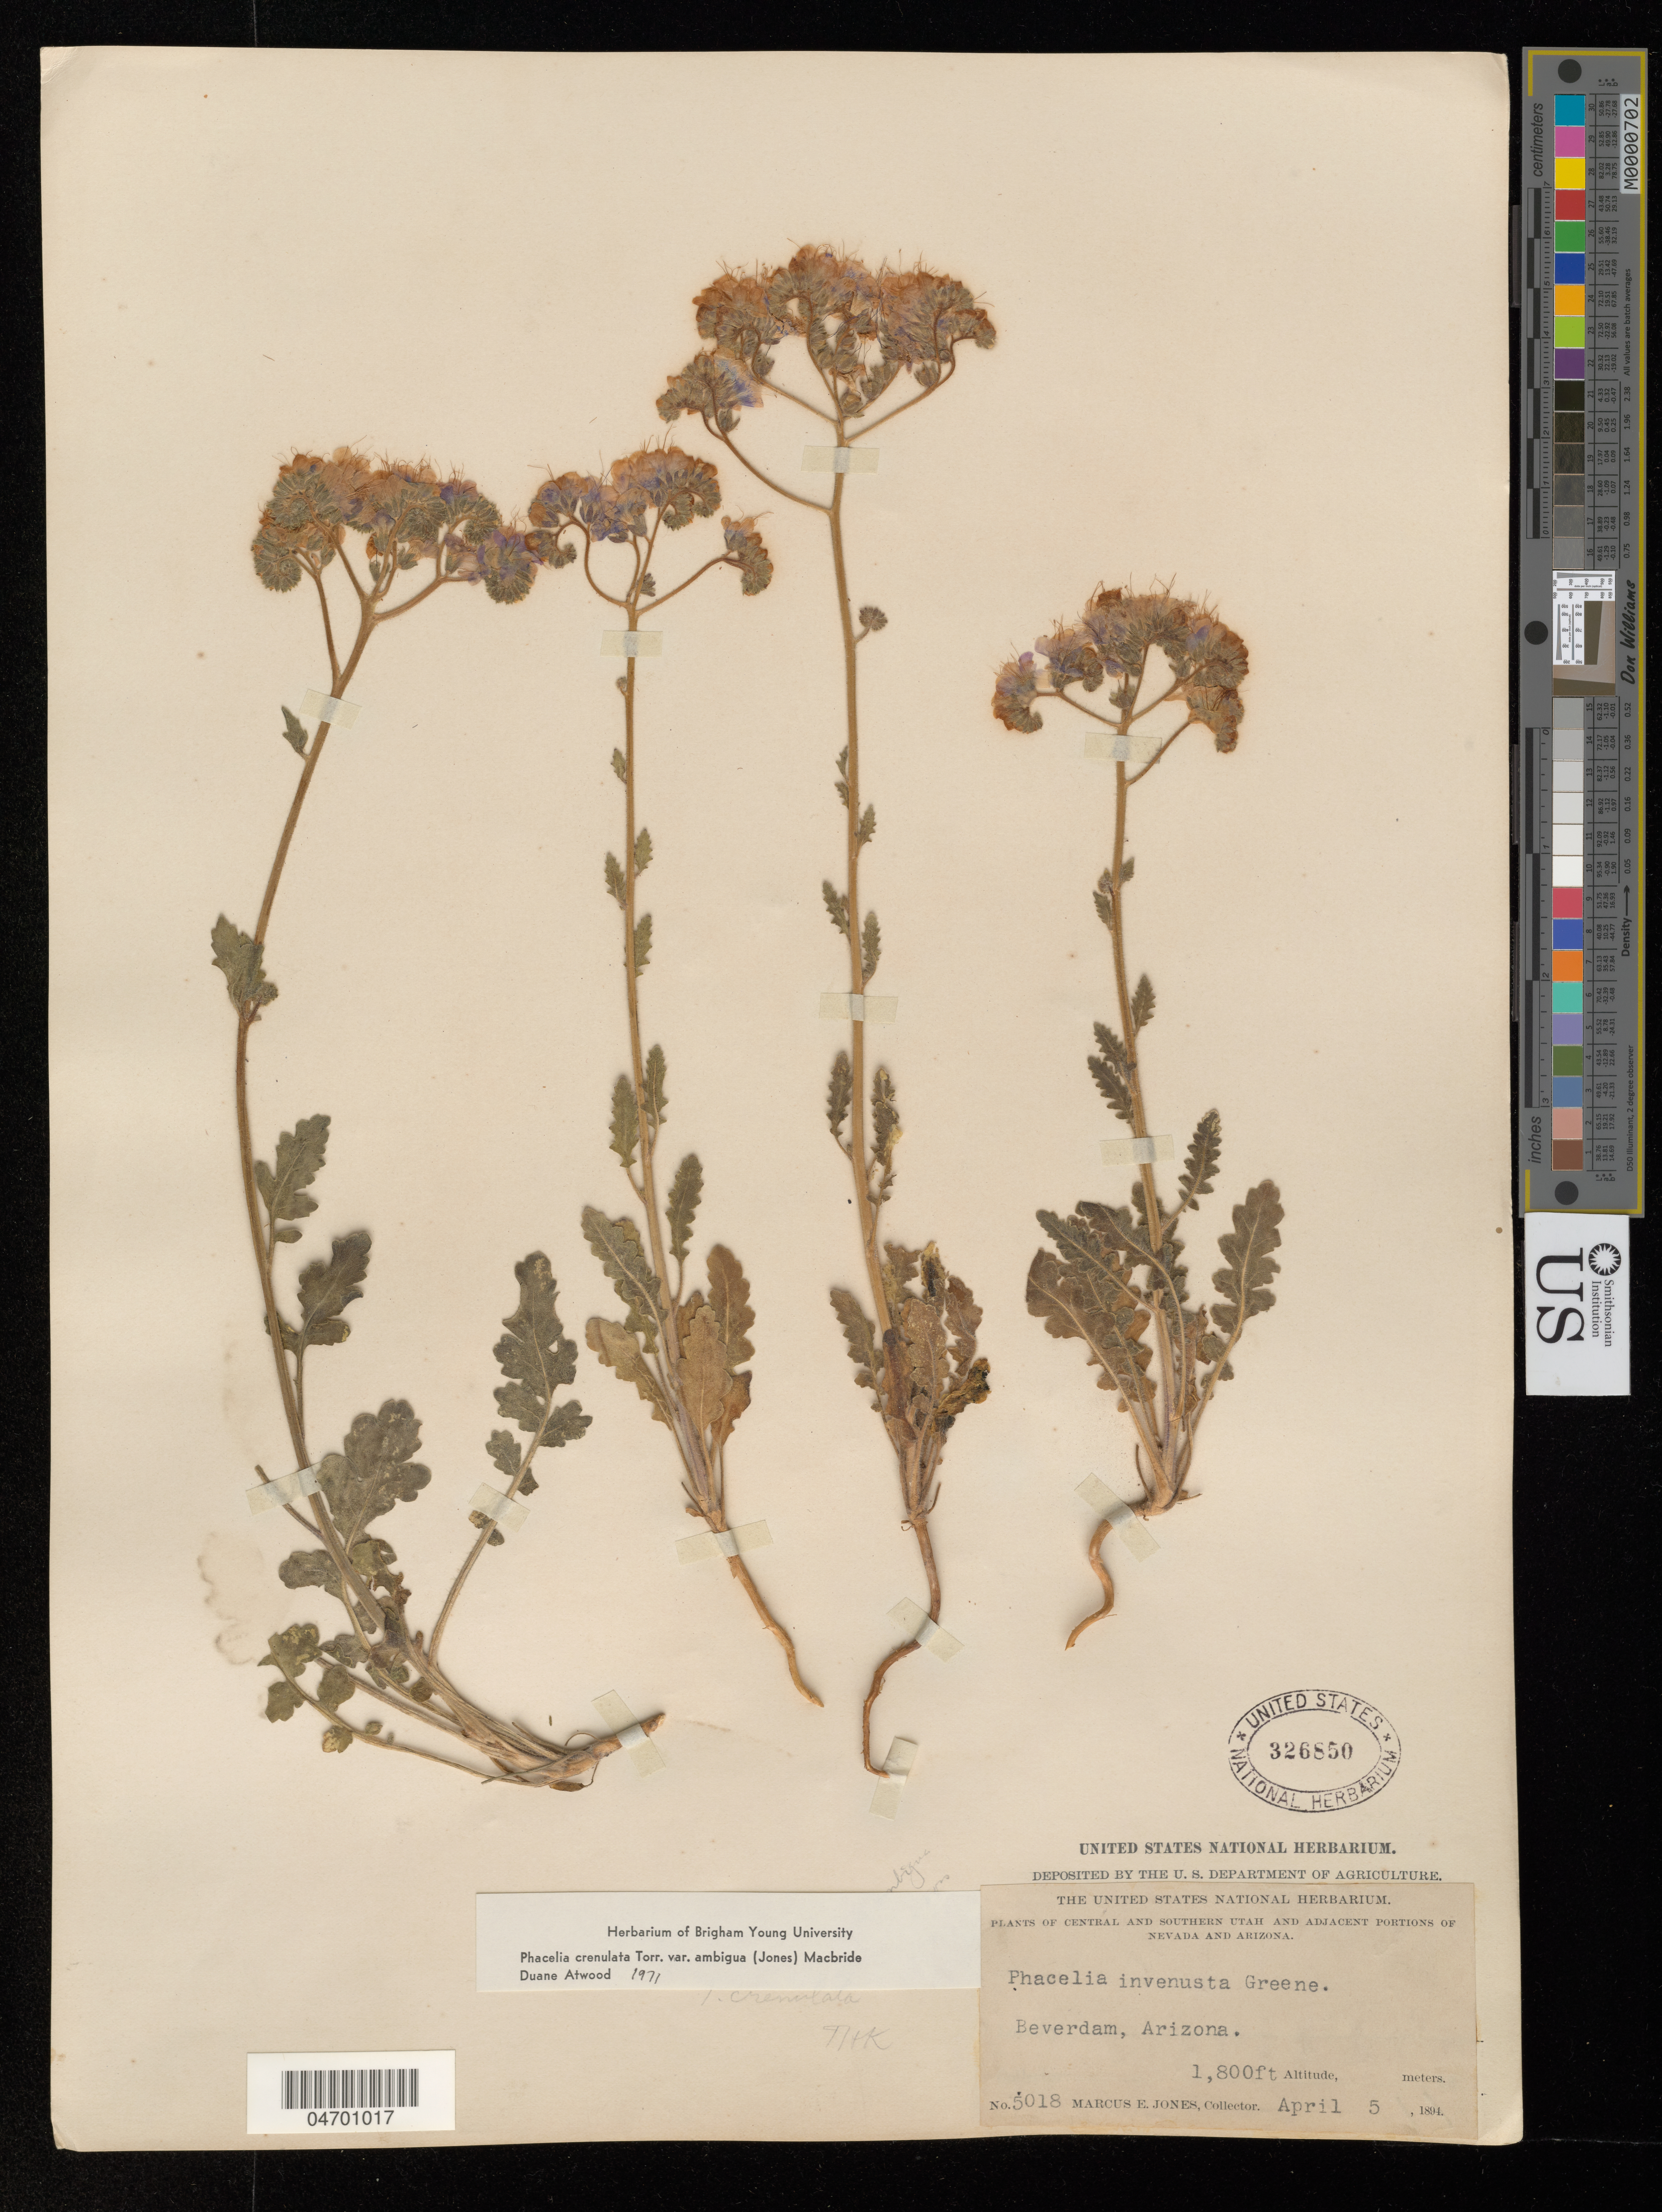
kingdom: Plantae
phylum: Tracheophyta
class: Magnoliopsida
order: Boraginales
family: Hydrophyllaceae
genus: Phacelia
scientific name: Phacelia crenulata var. ambigua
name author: (M.E. Jones) J.F. Macbr.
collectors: M. E. Jones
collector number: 5018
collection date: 1894-04-05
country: United States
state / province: Arizona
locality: Central and Southern Utah and Adjacent portions of Nevada and Arizona. Beverdam.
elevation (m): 549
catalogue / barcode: US 326850